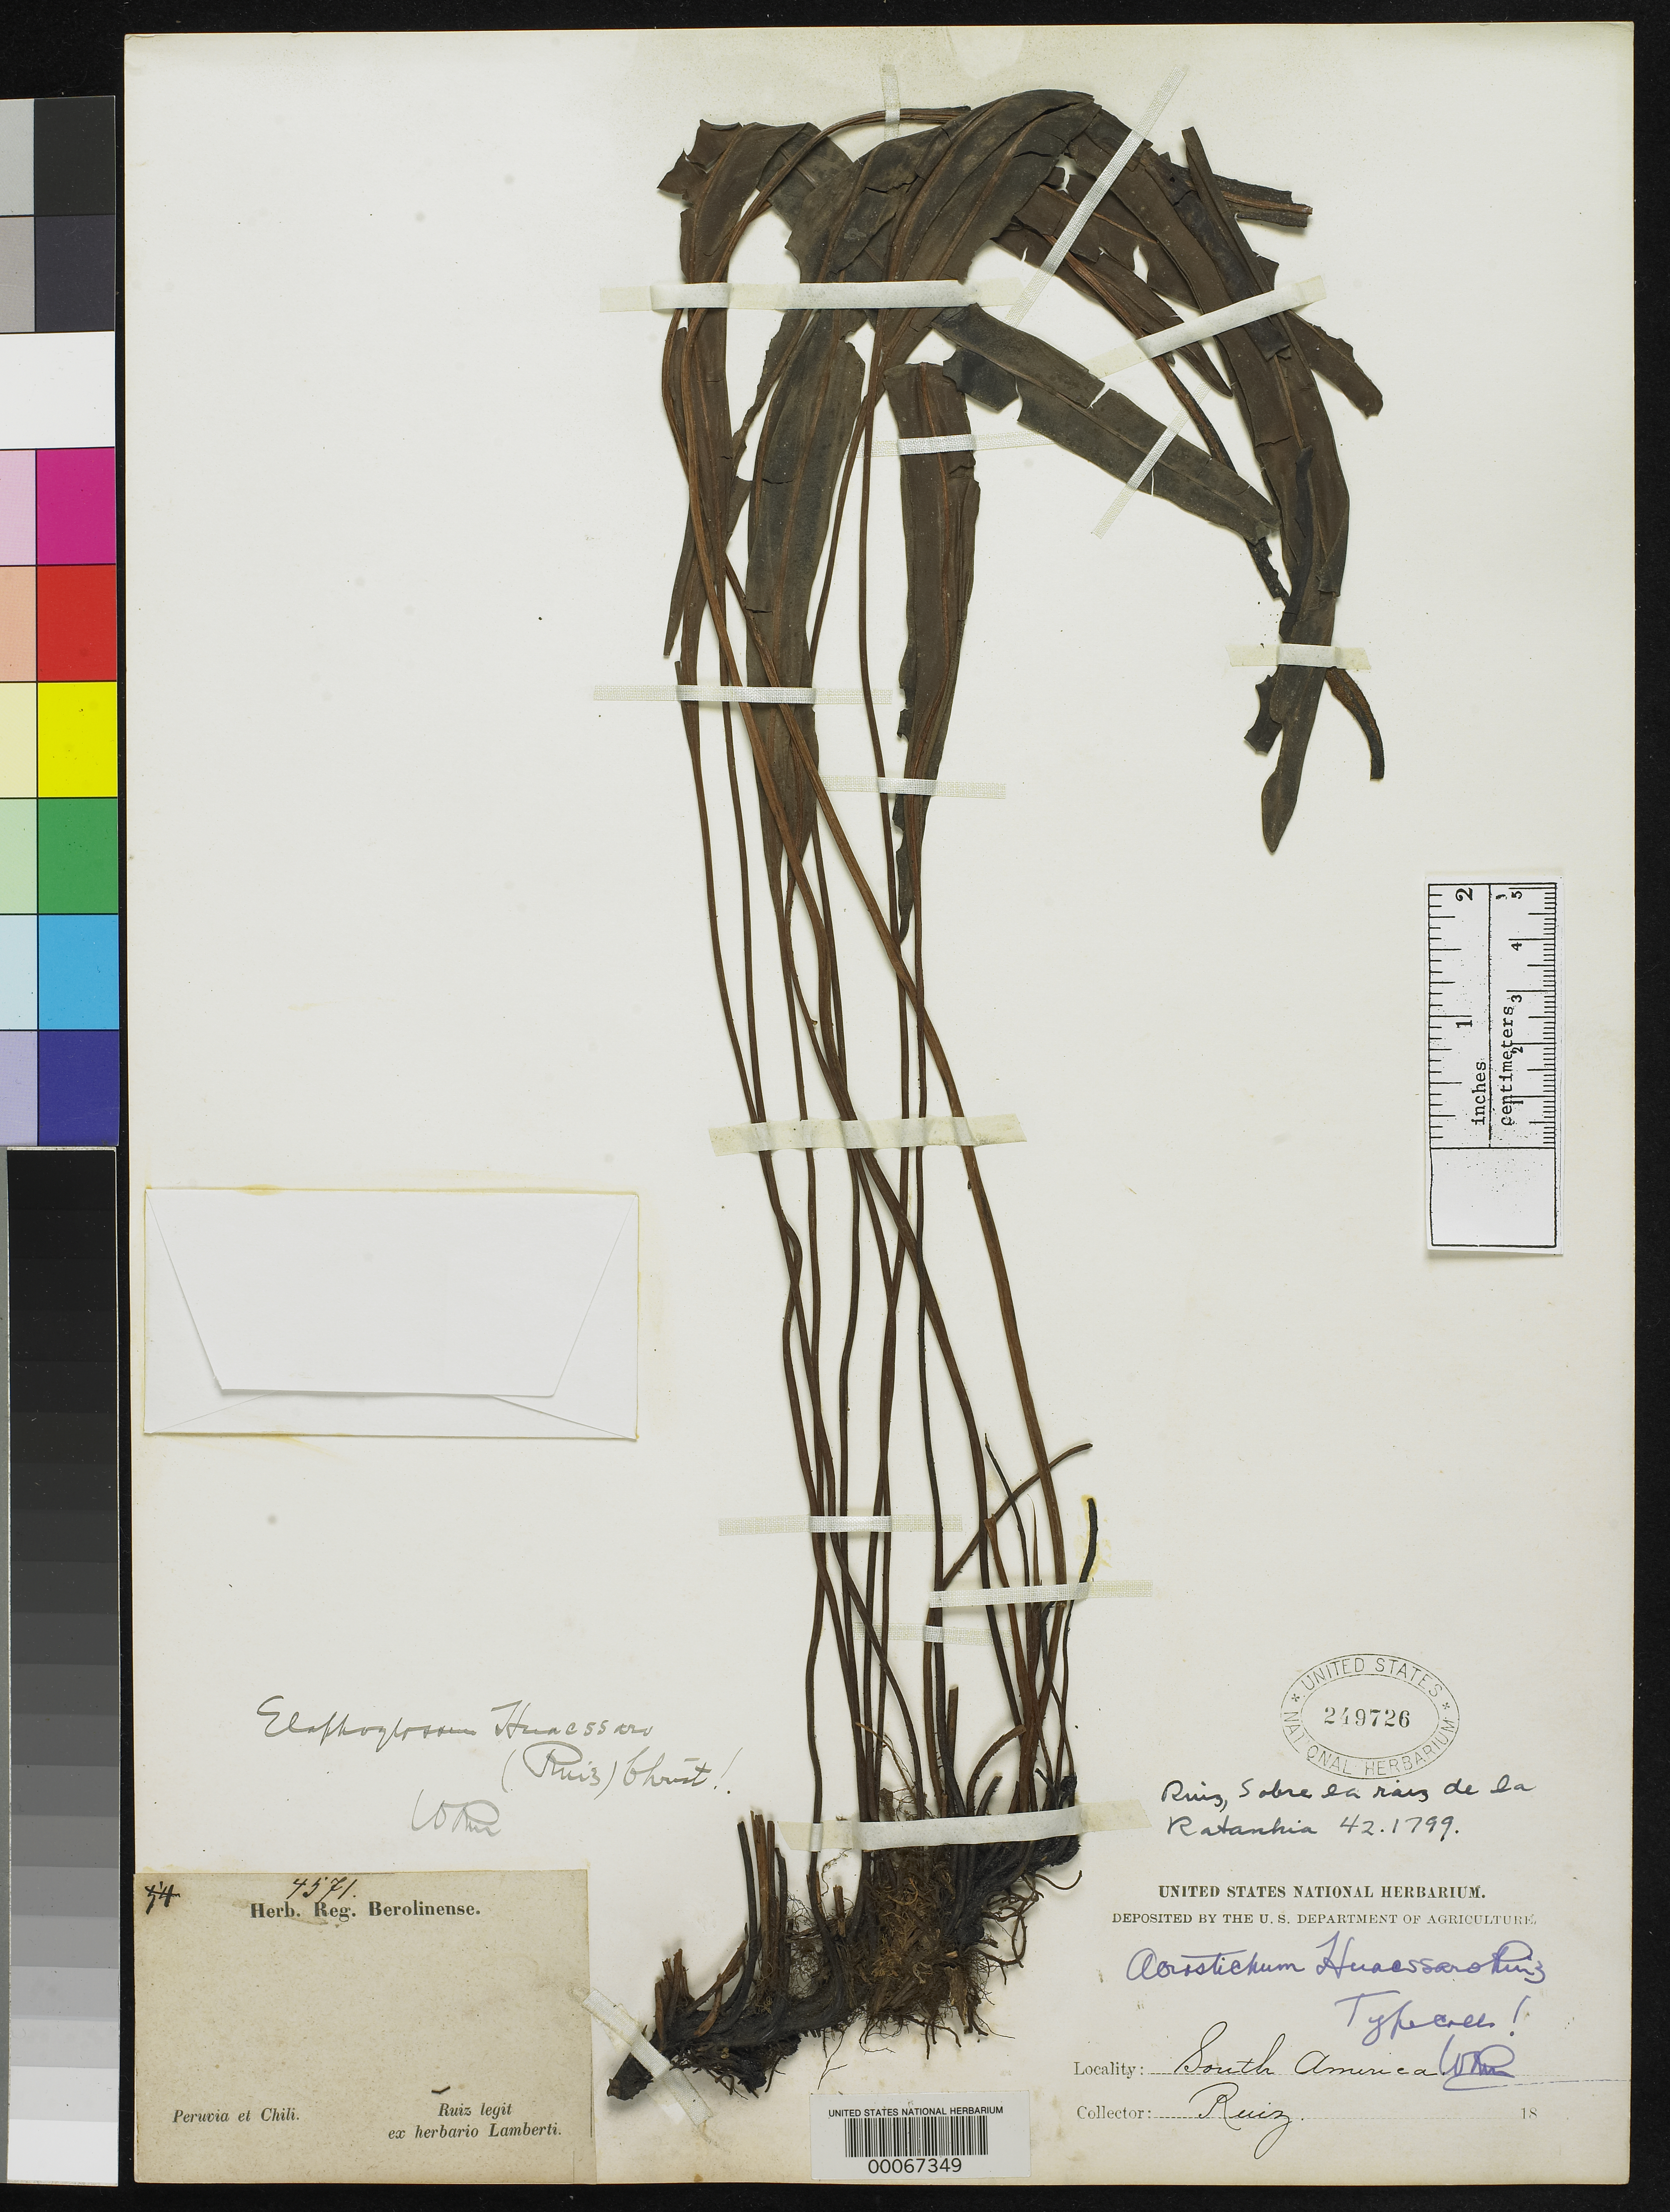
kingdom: Plantae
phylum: Tracheophyta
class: Polypodiopsida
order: Polypodiales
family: Pteridaceae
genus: Acrostichum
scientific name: Acrostichum huacsaro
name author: Ruiz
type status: Type Collection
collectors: H. Ruiz López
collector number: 4571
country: Peru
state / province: San Martín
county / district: Mariscal Cáceres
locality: Rio Huallaga, margen Derecha del; Balsa Probana; dtto. Tocache Nuevo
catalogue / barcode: US 249726